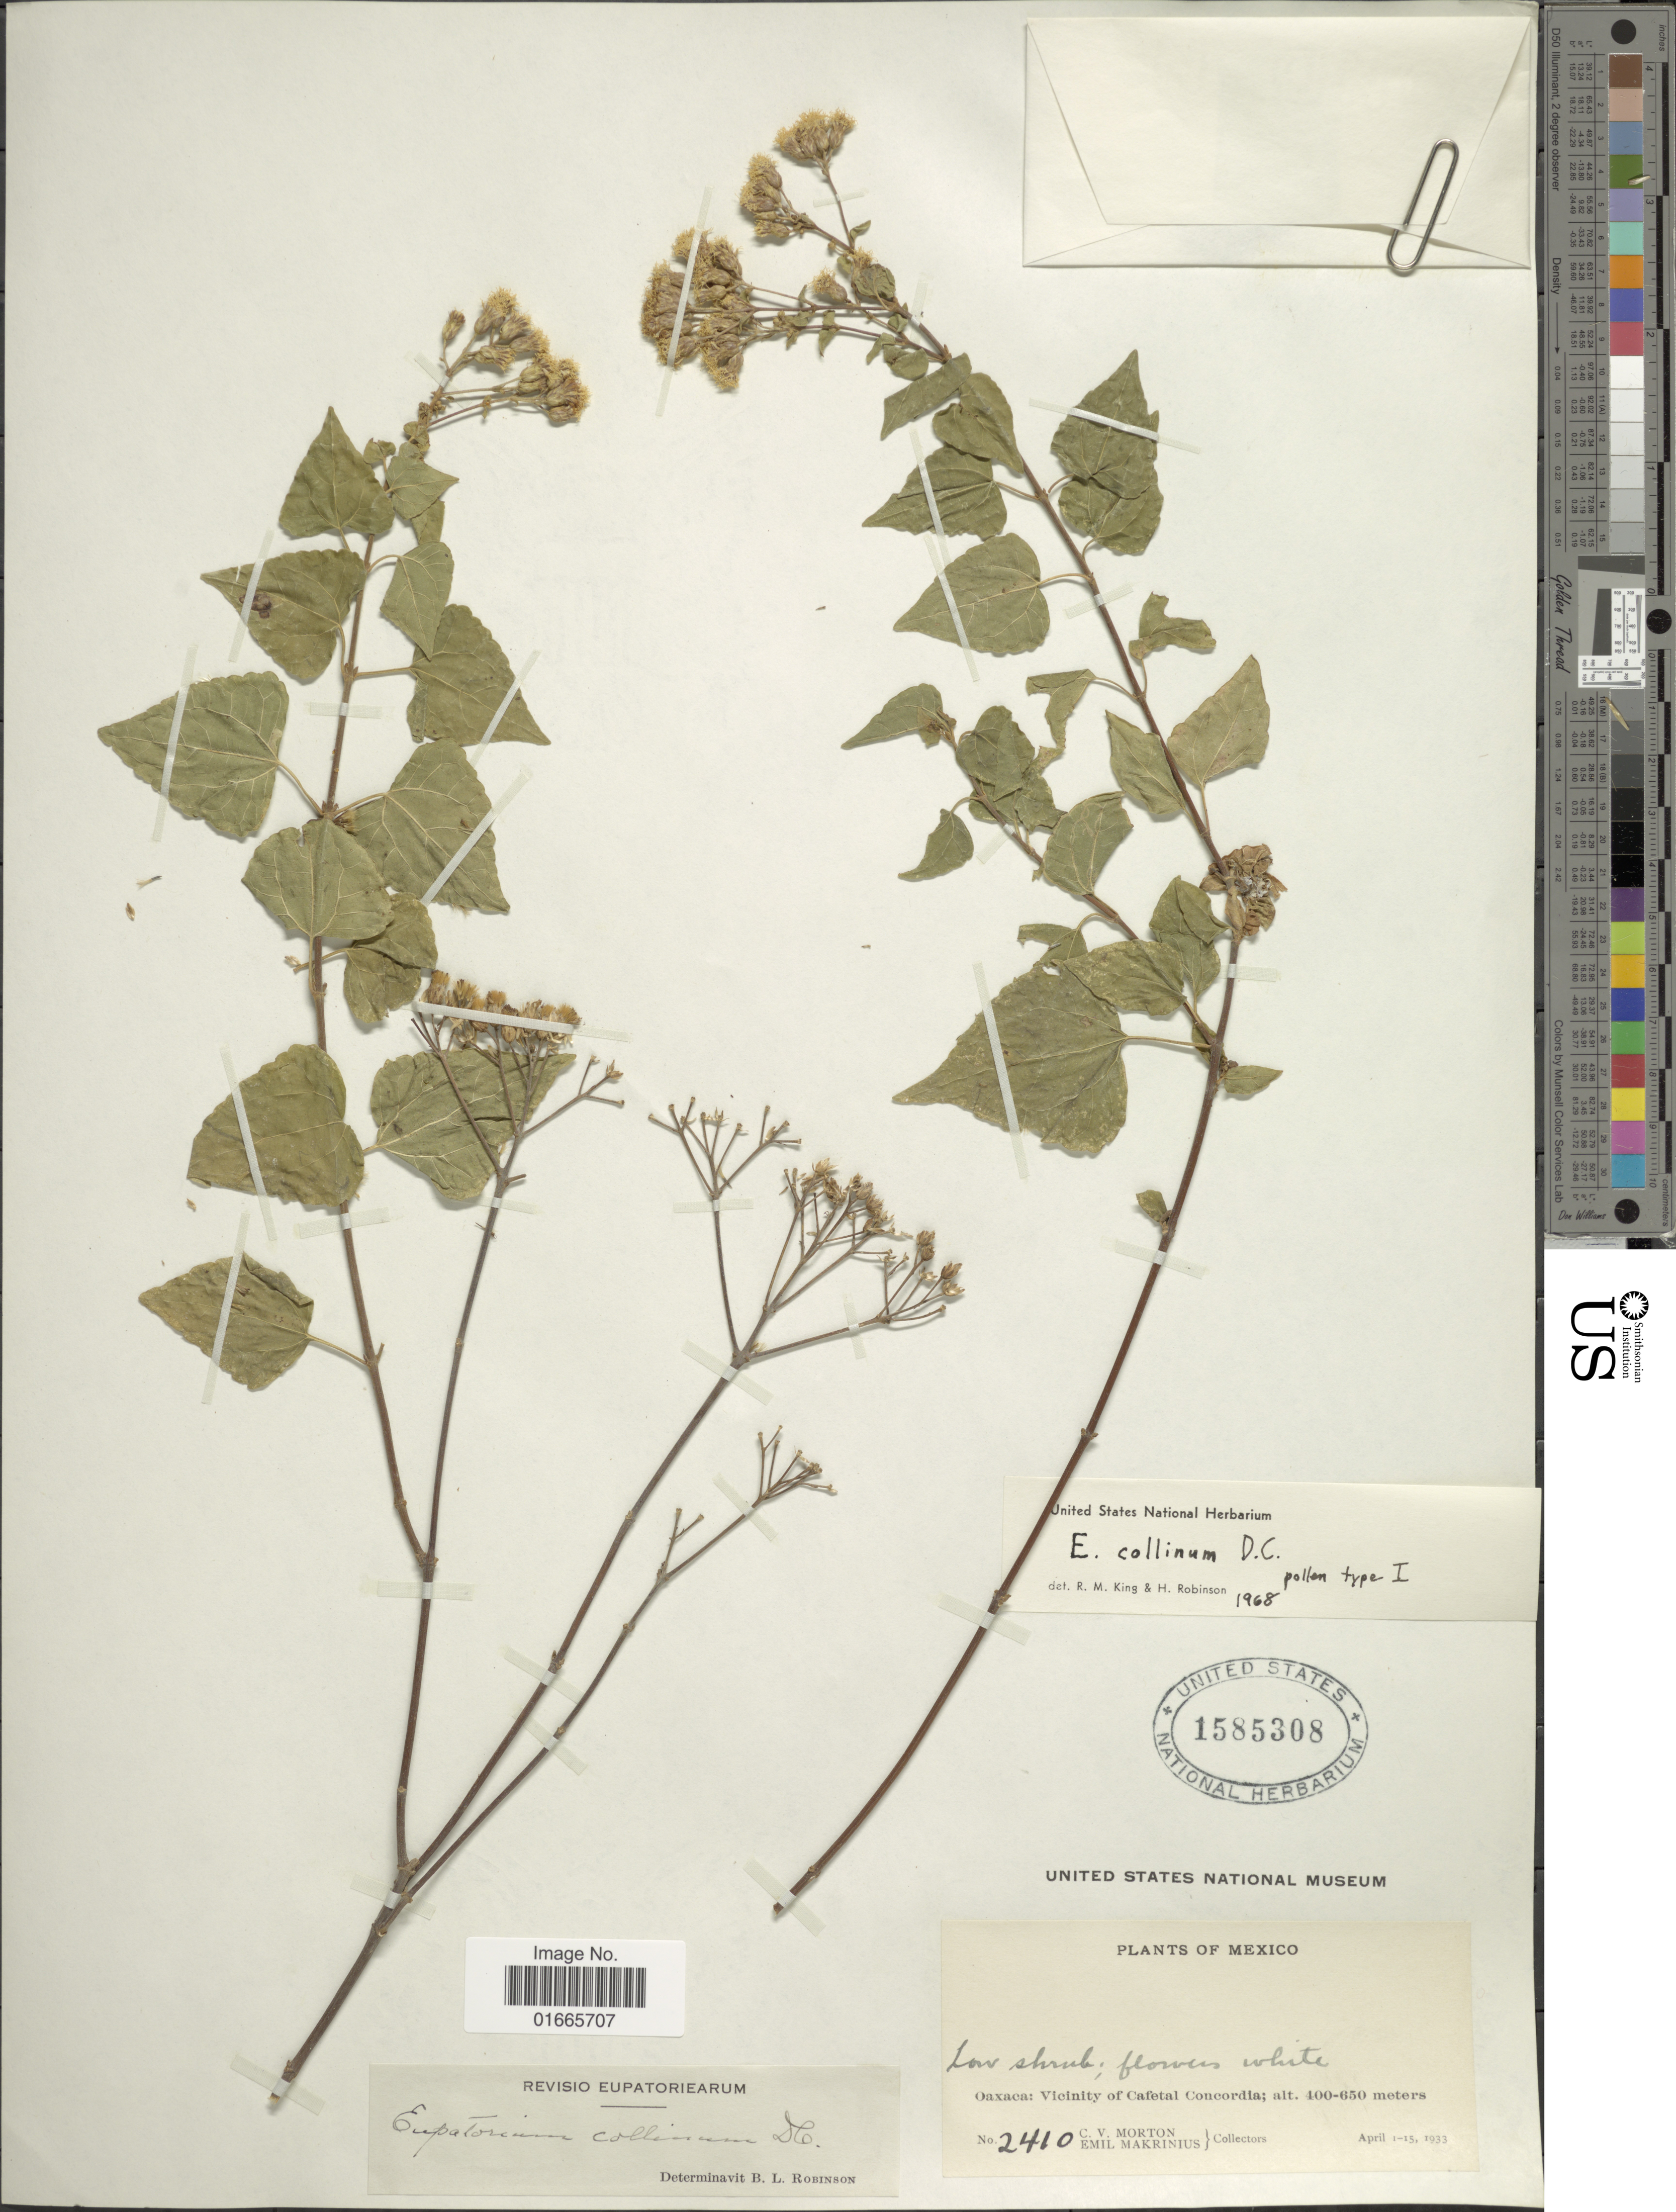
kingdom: Plantae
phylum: Tracheophyta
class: Magnoliopsida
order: Asterales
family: Asteraceae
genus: Chromolaena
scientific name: Chromolaena collina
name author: (DC.) R.M. King & H. Rob.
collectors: C. V. Morton & E. Makrinius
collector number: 3410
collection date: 1933-04-01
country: Mexico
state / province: Oaxaca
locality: Vicinity of Cafetal Concordia.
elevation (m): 400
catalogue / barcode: US 1585308